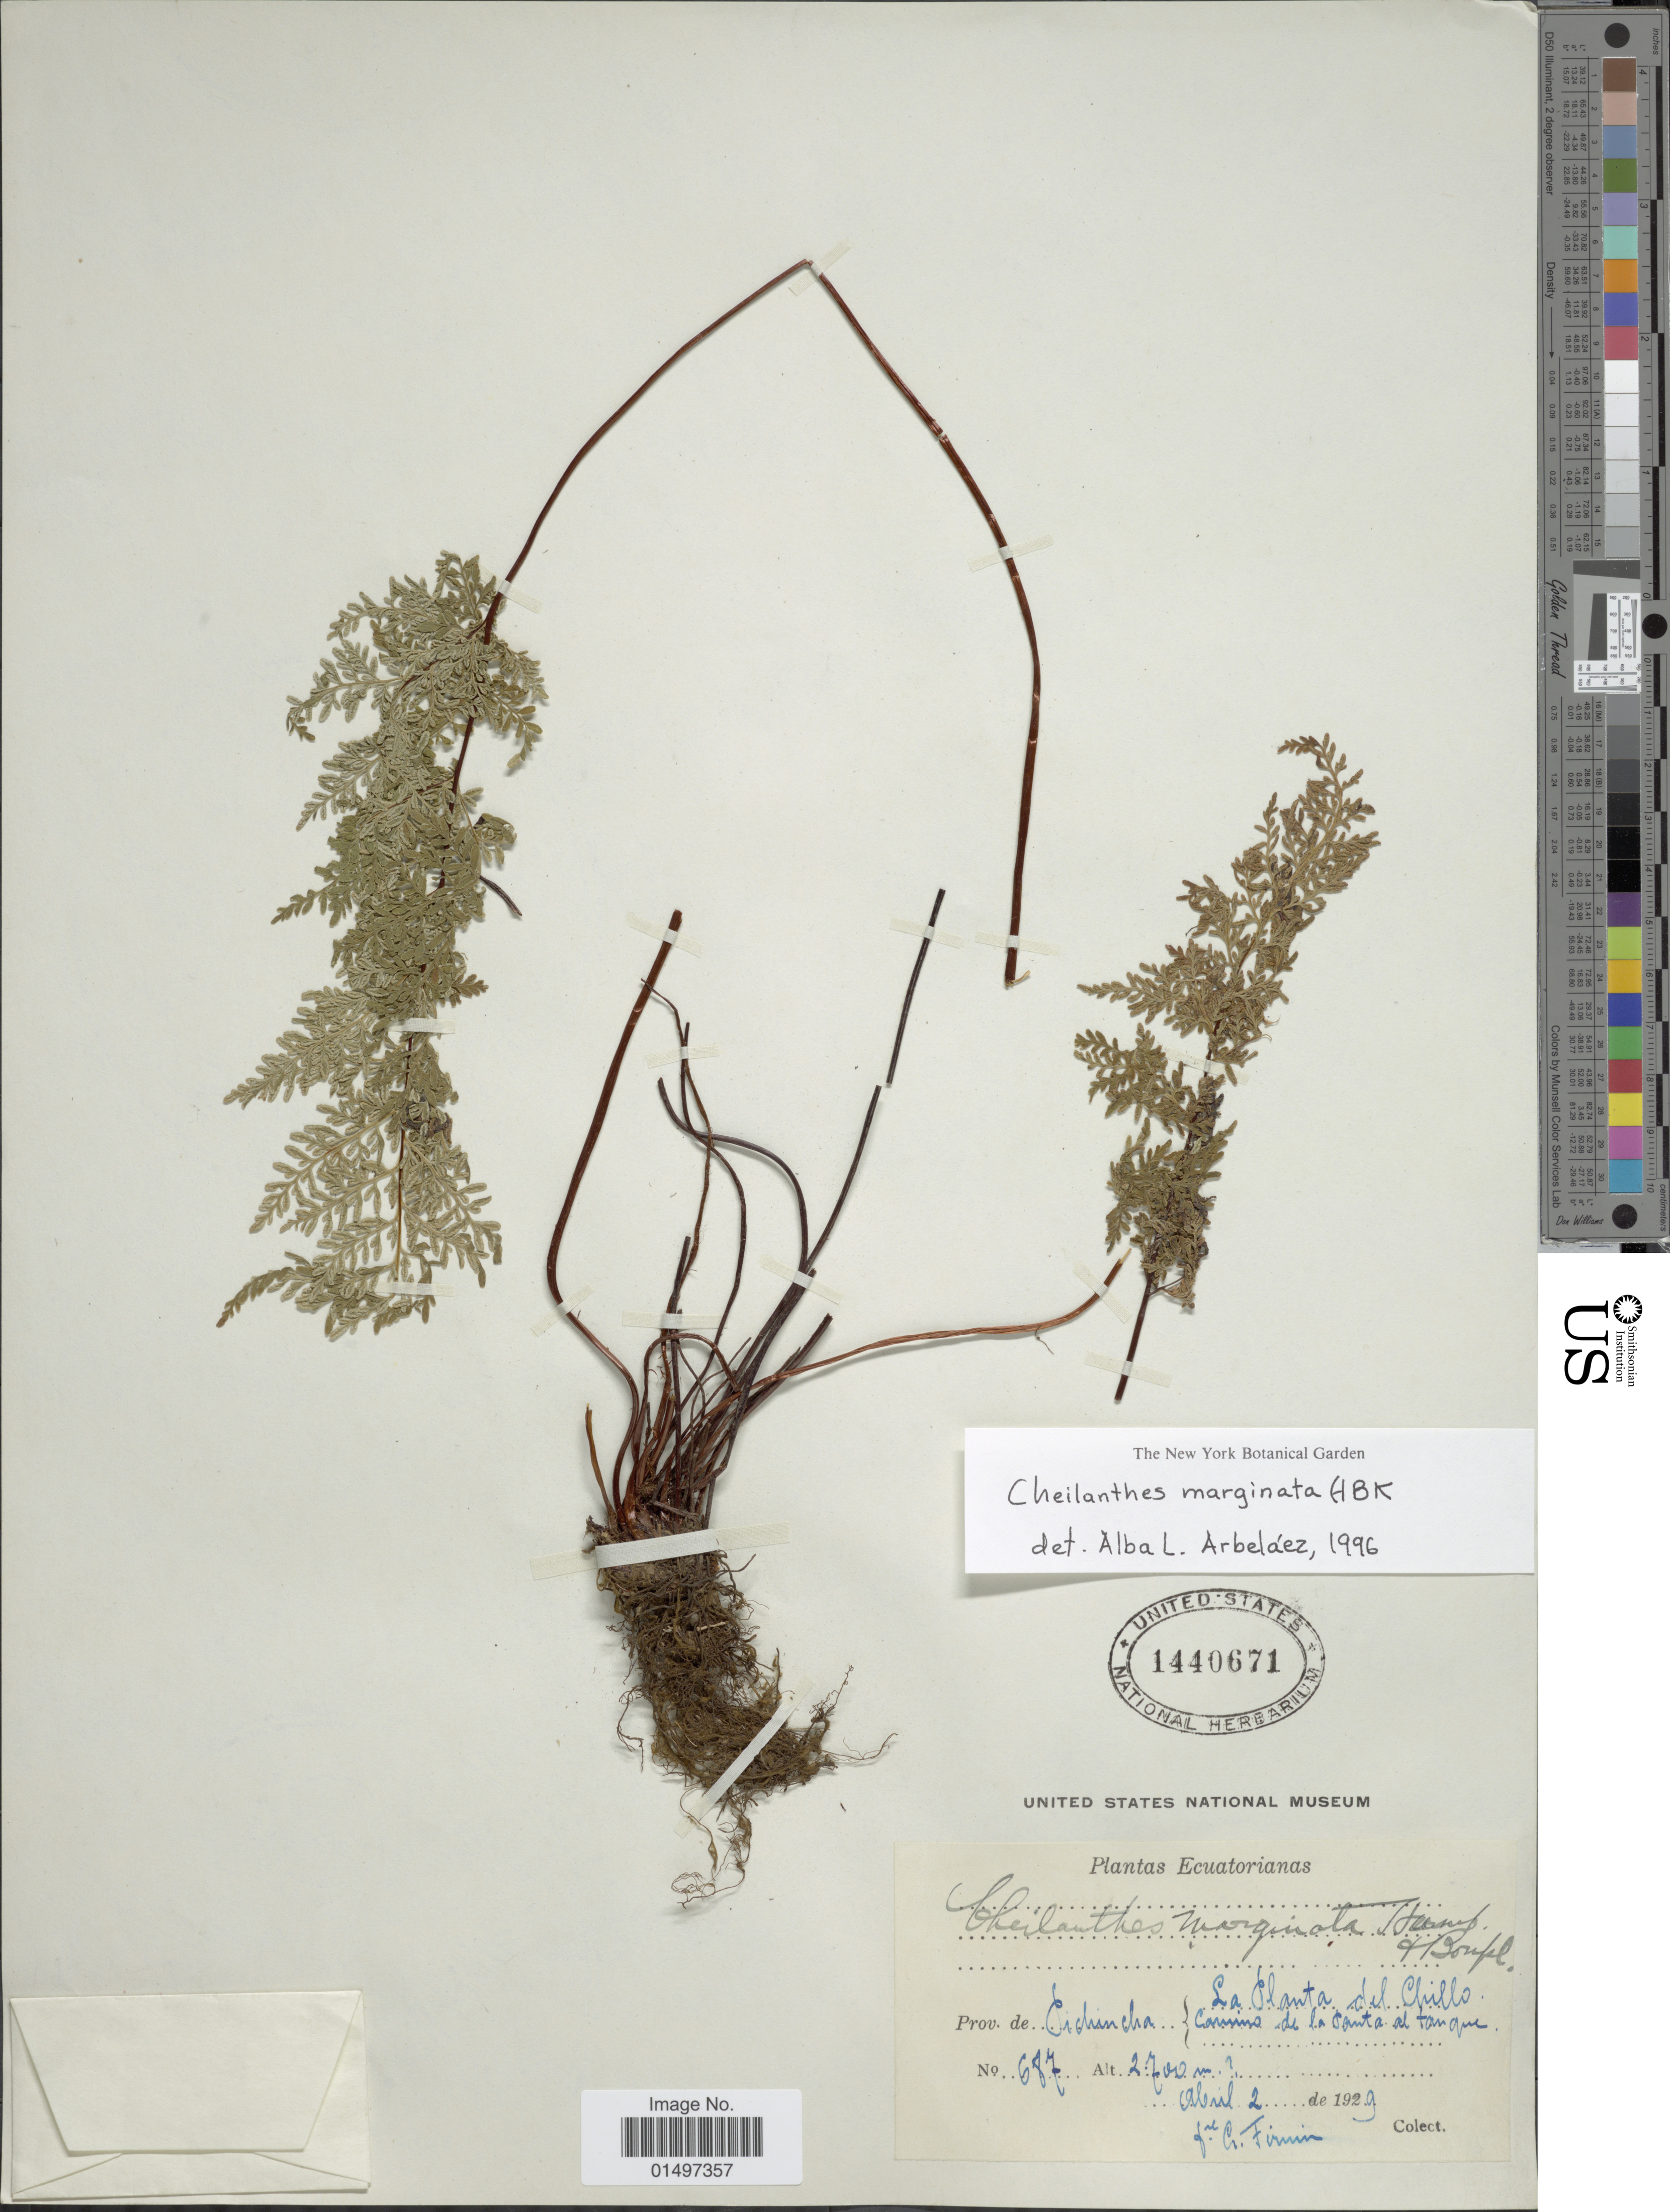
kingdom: Plantae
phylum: Tracheophyta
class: Polypodiopsida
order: Polypodiales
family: Pteridaceae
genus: Gaga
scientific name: Gaga marginata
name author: (Kunth) Fay W. Li & Windham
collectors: C. Firmin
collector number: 687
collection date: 1929-04-02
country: Ecuador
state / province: Pichincha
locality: Prov. de Pichincha. La Planta del Chillo camino de la Panta al tanque. [interpreted]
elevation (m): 2700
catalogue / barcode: US 1440671